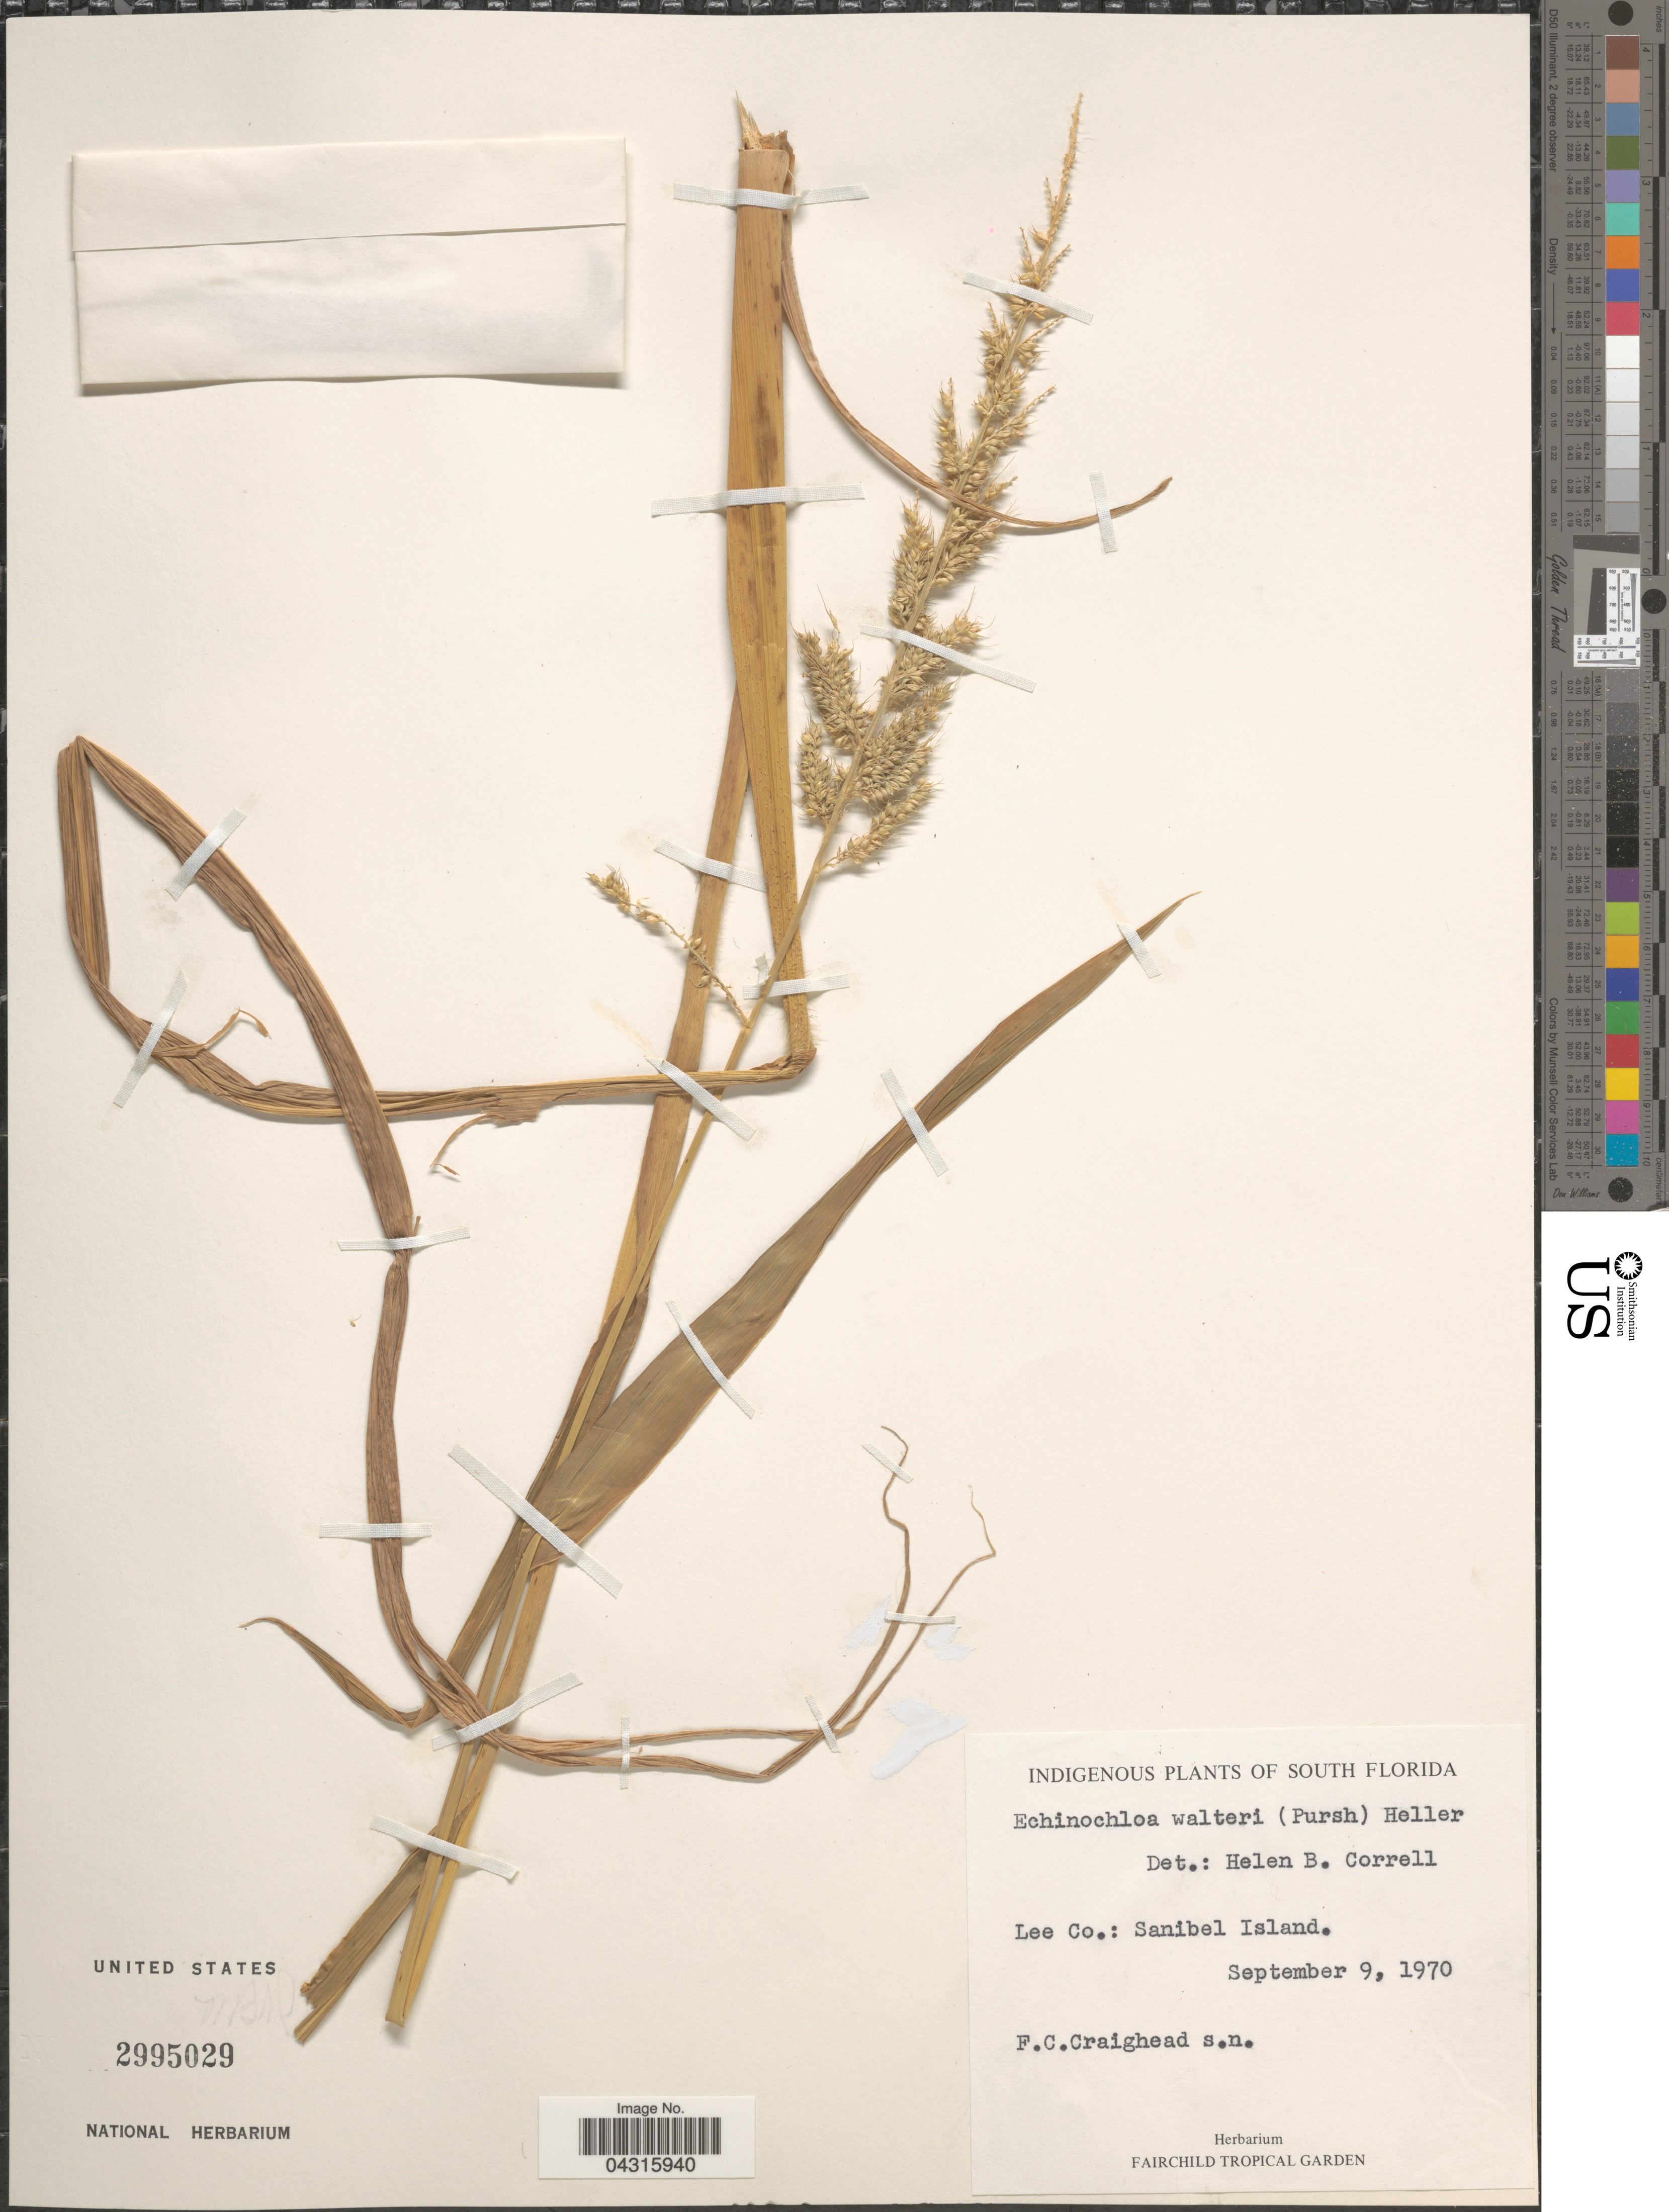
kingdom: Plantae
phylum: Tracheophyta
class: Liliopsida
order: Poales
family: Poaceae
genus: Echinochloa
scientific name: Echinochloa walteri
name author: (Pursh) A. Heller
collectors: F. Craighead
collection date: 1970-09-09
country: United States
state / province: Florida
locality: South Florida. Lee Co.: Sanibel Island.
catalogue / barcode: US 2995029